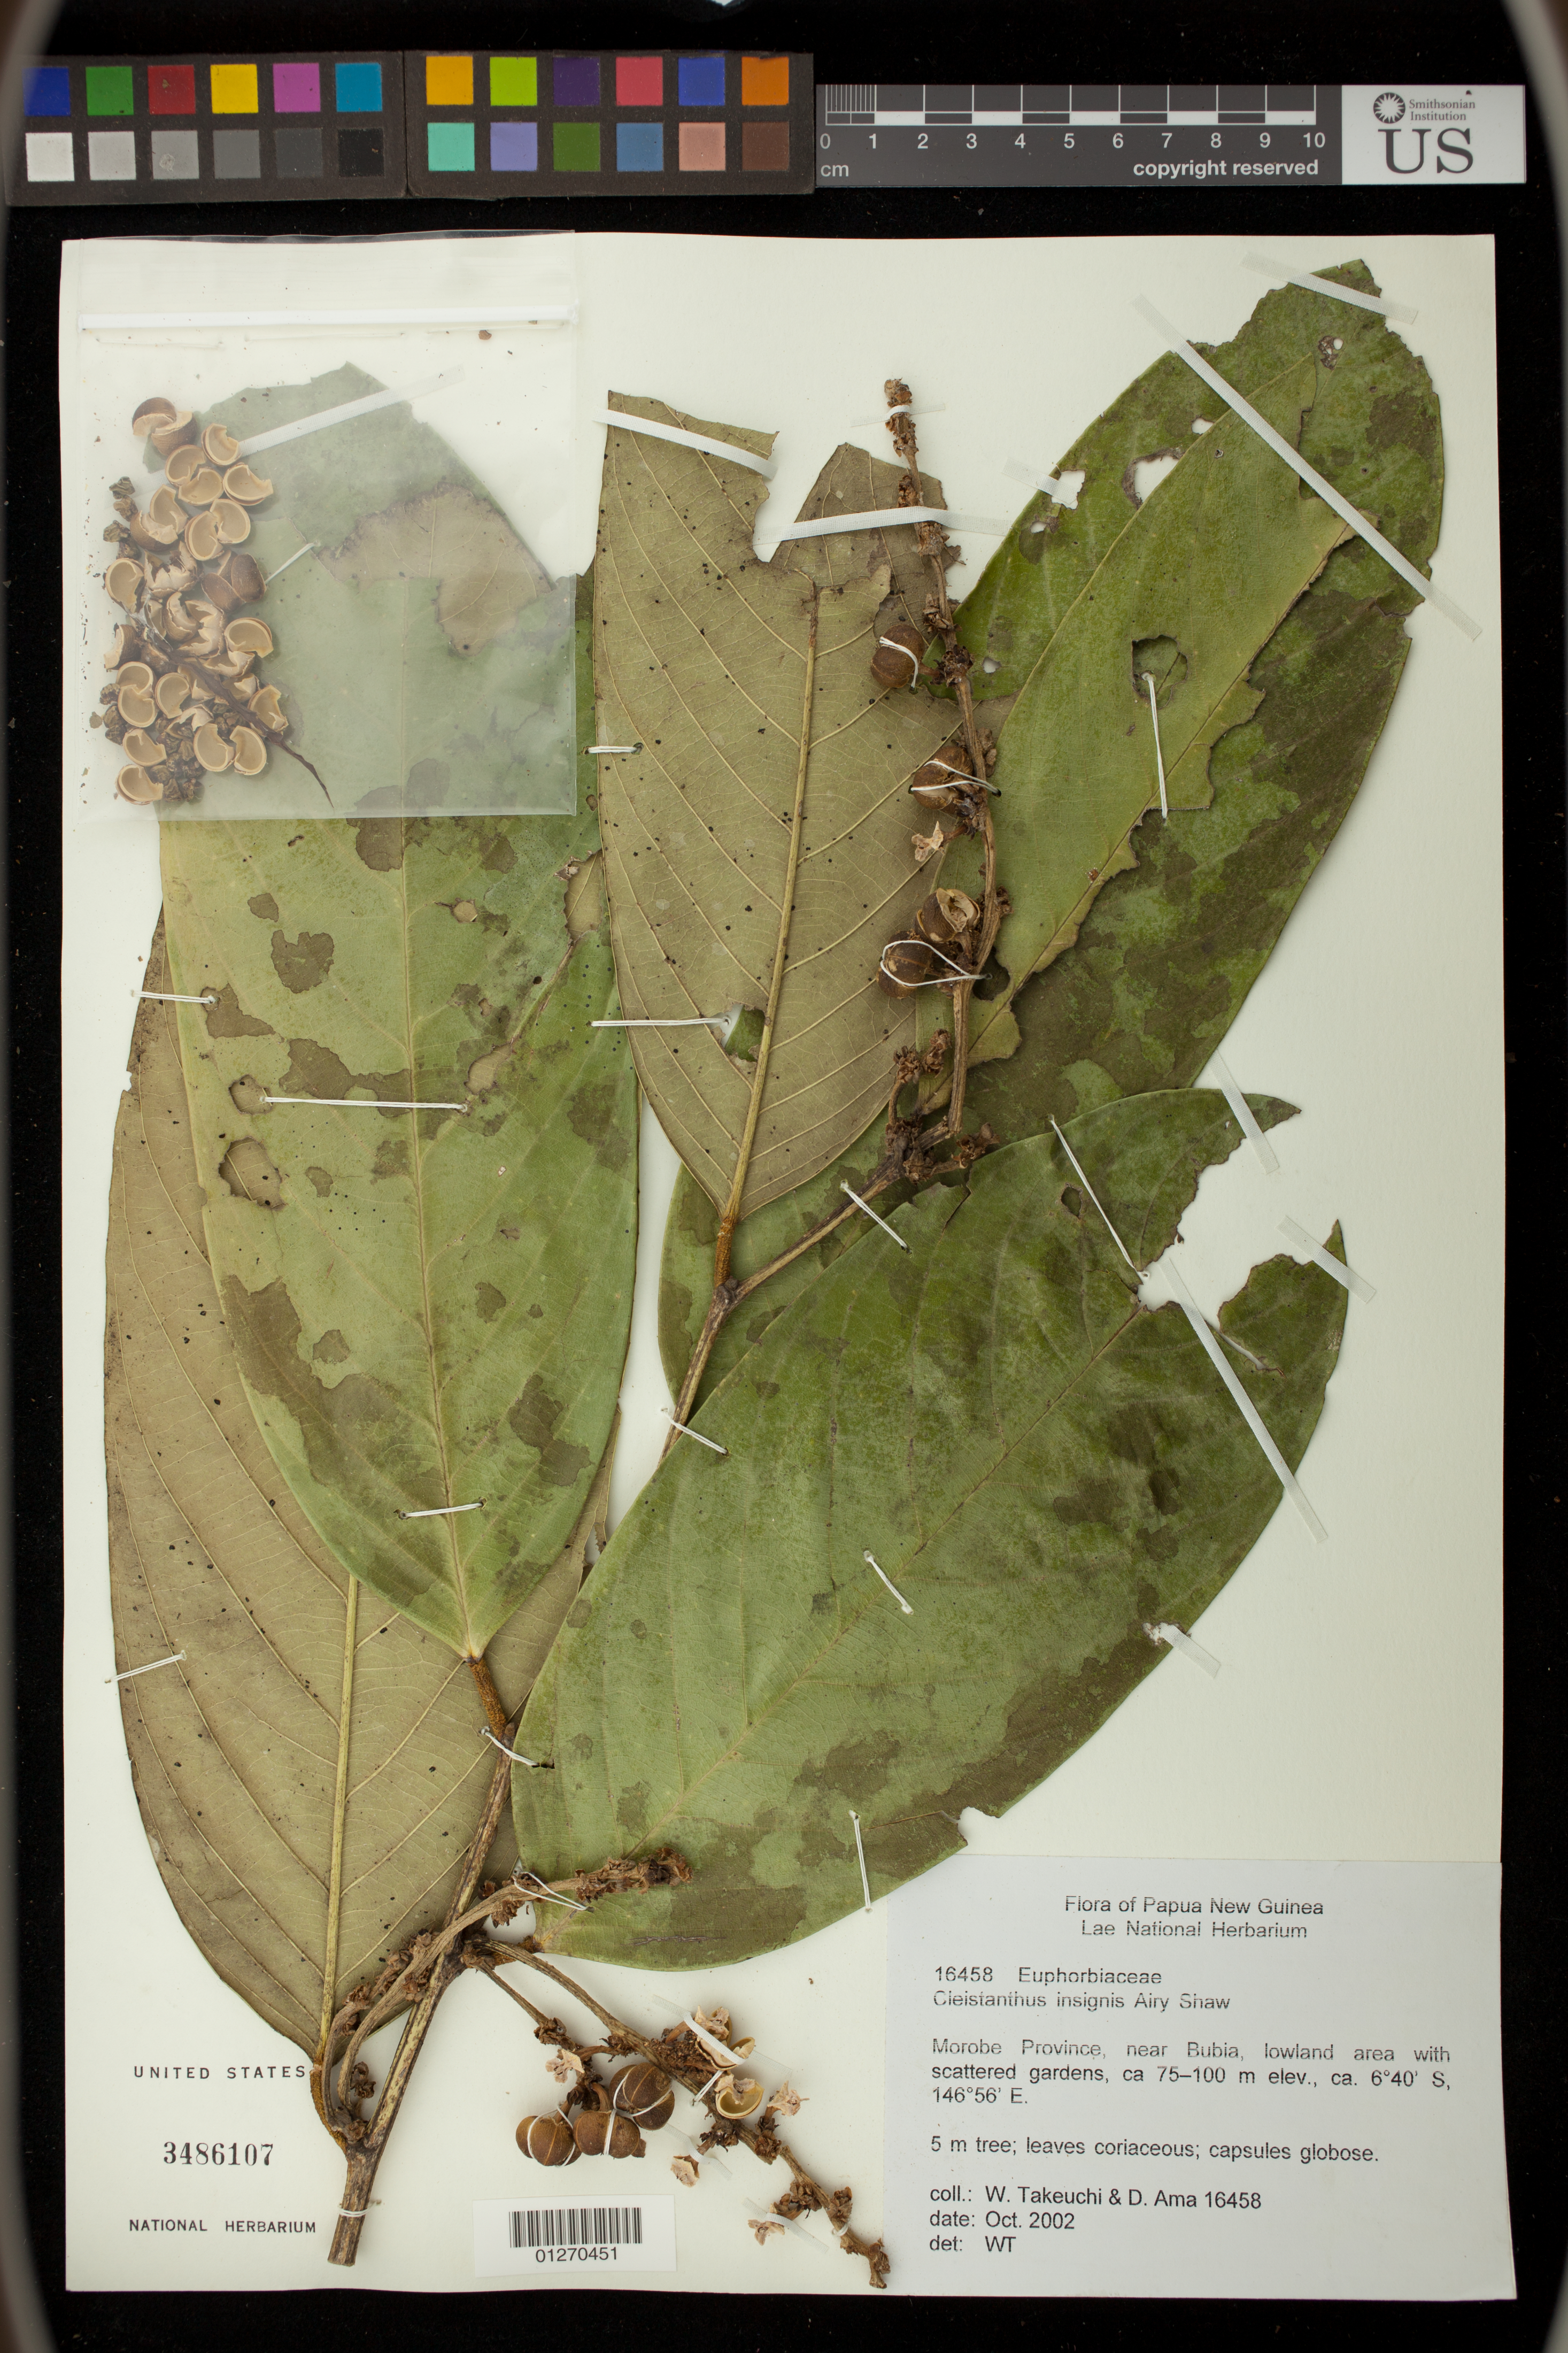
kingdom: Plantae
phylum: Tracheophyta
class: Magnoliopsida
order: Malpighiales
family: Phyllanthaceae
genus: Cleistanthus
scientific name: Cleistanthus insignis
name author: Airy Shaw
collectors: W. Takeuchi & D. Ama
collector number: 16458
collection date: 2002-10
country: Papua New Guinea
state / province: Morobe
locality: Near Bubia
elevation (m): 75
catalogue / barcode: US 3486107